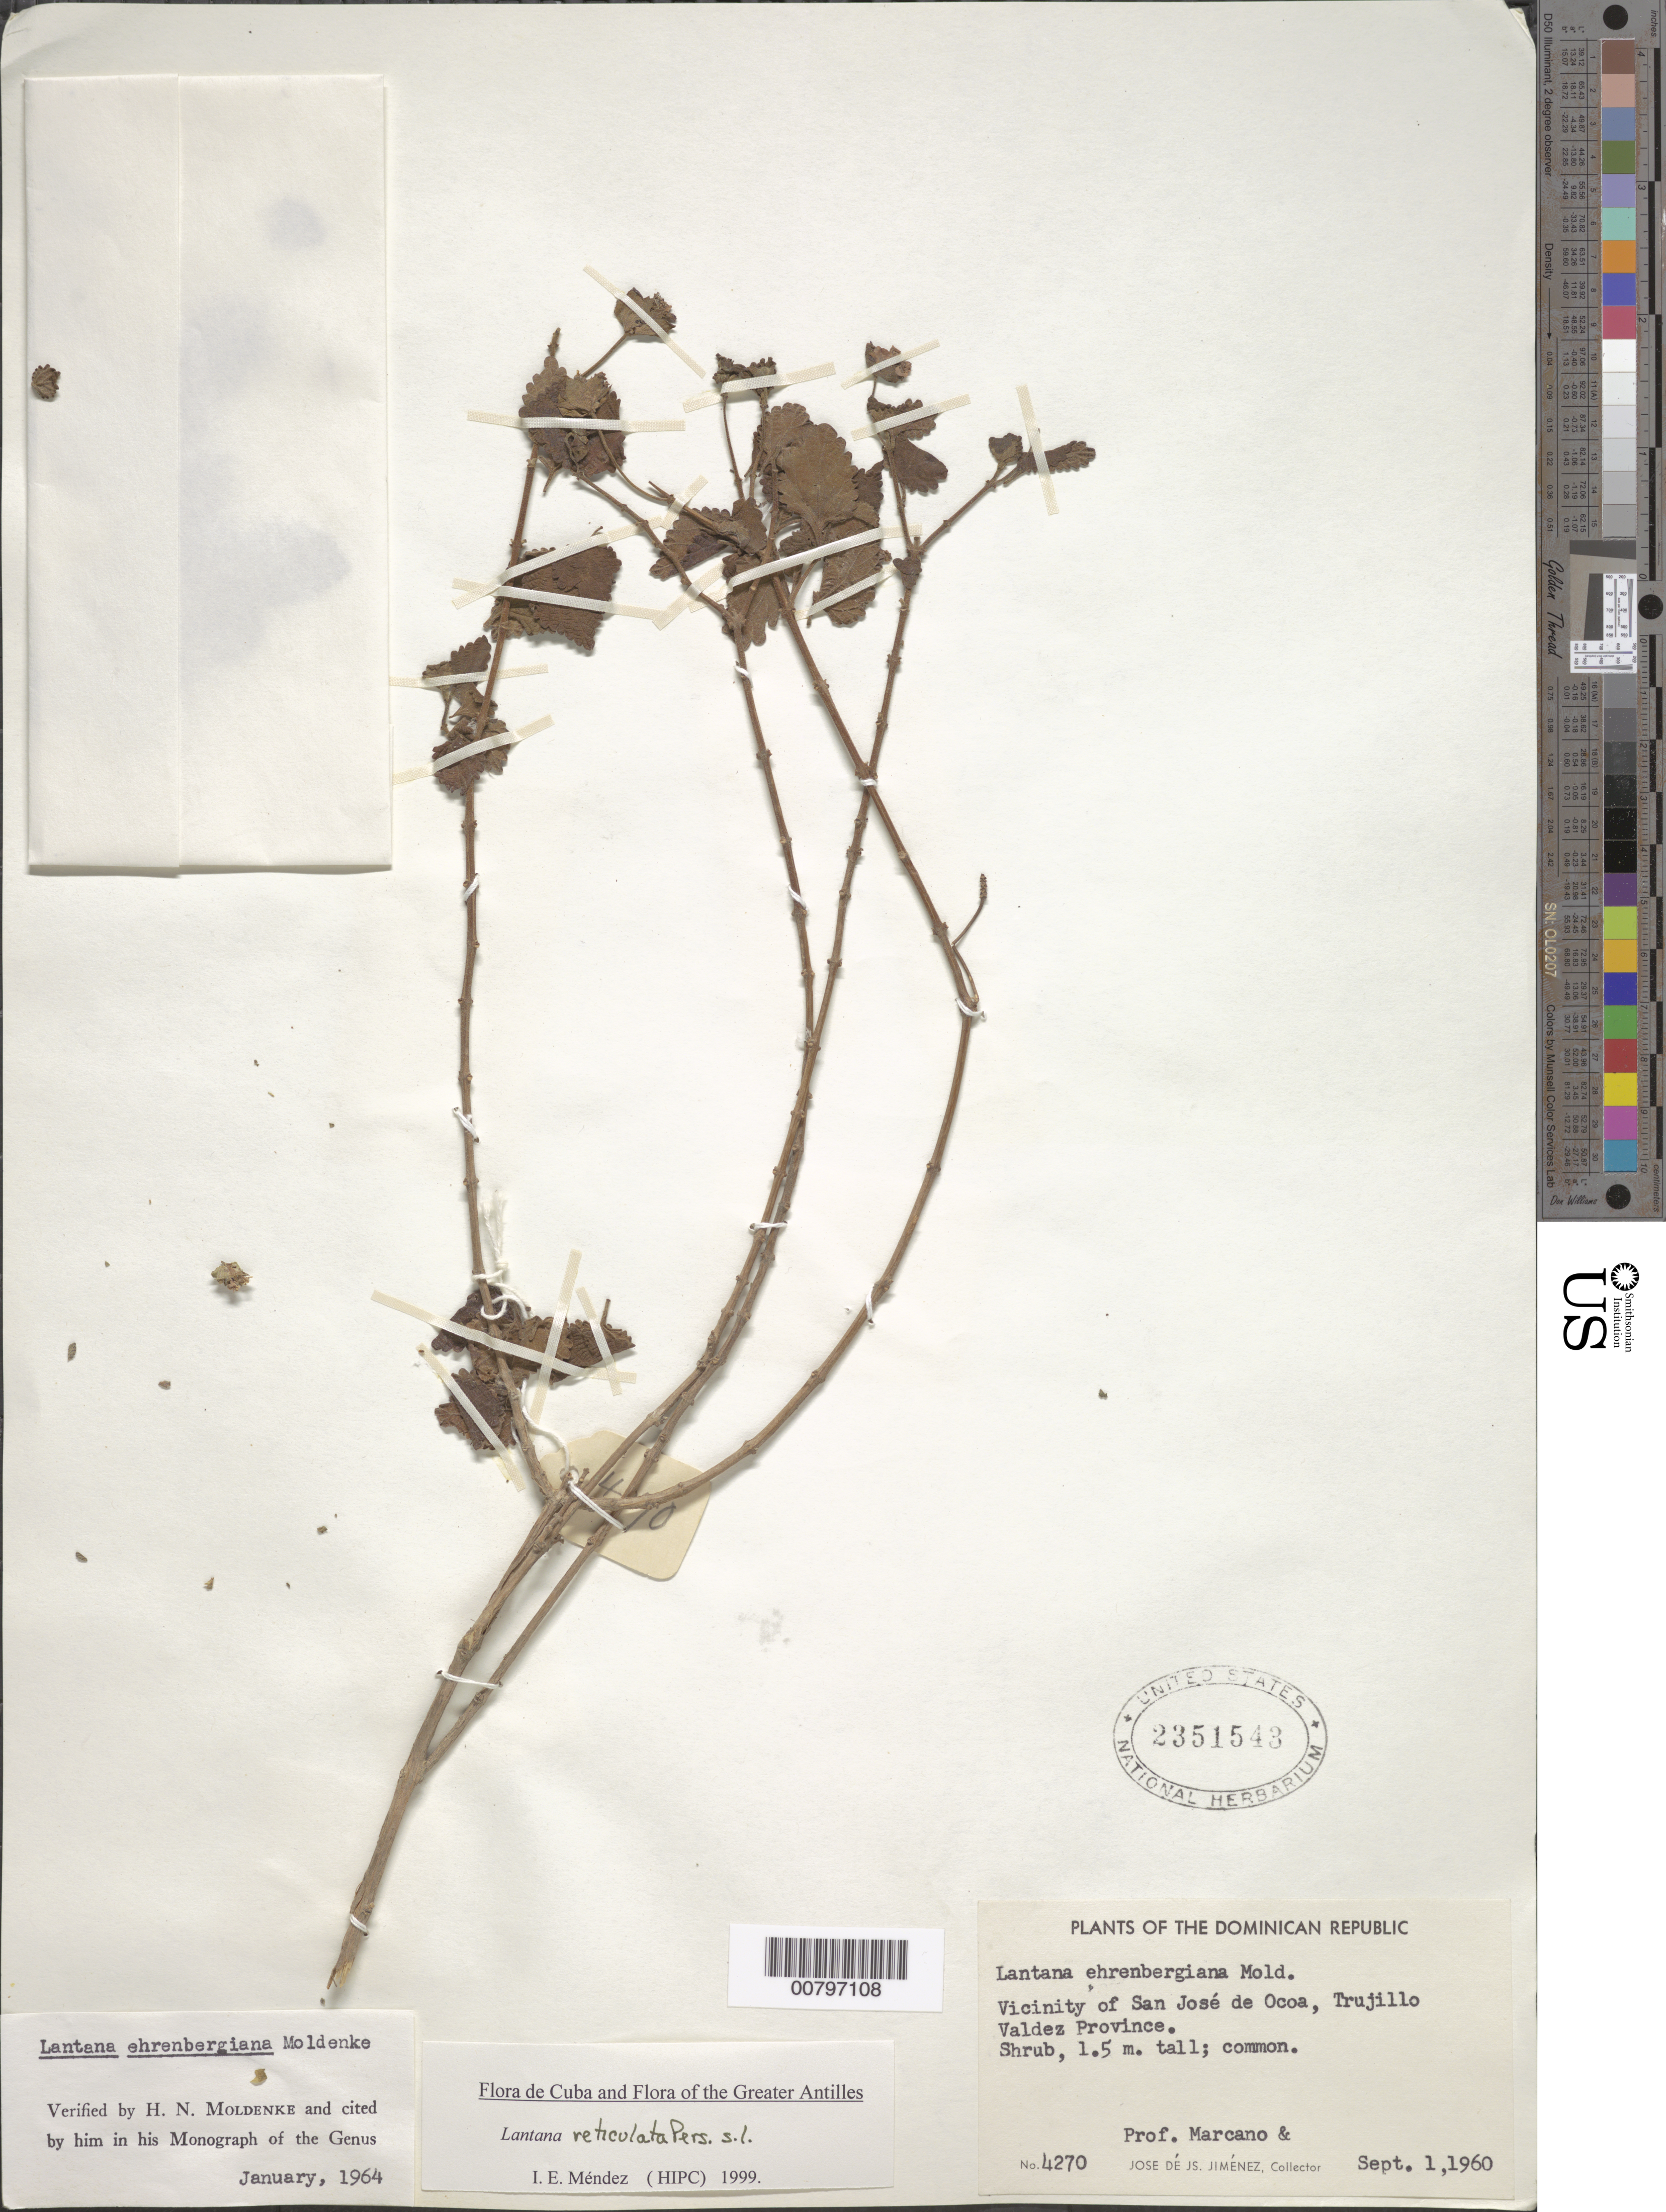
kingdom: Plantae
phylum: Tracheophyta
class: Magnoliopsida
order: Lamiales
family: Verbenaceae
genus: Lantana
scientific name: Lantana reticulata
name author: Pers.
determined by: Méndez, Isidro E., (HIPC)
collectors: J. J. Jiménez Almonte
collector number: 4270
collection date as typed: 01 Sep 1960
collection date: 1960-09-01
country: Dominican Republic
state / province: Peravia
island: Hispaniola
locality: Vicinity of San José de Ocoa, Trujillo Valdez Province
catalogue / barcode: US 2351543